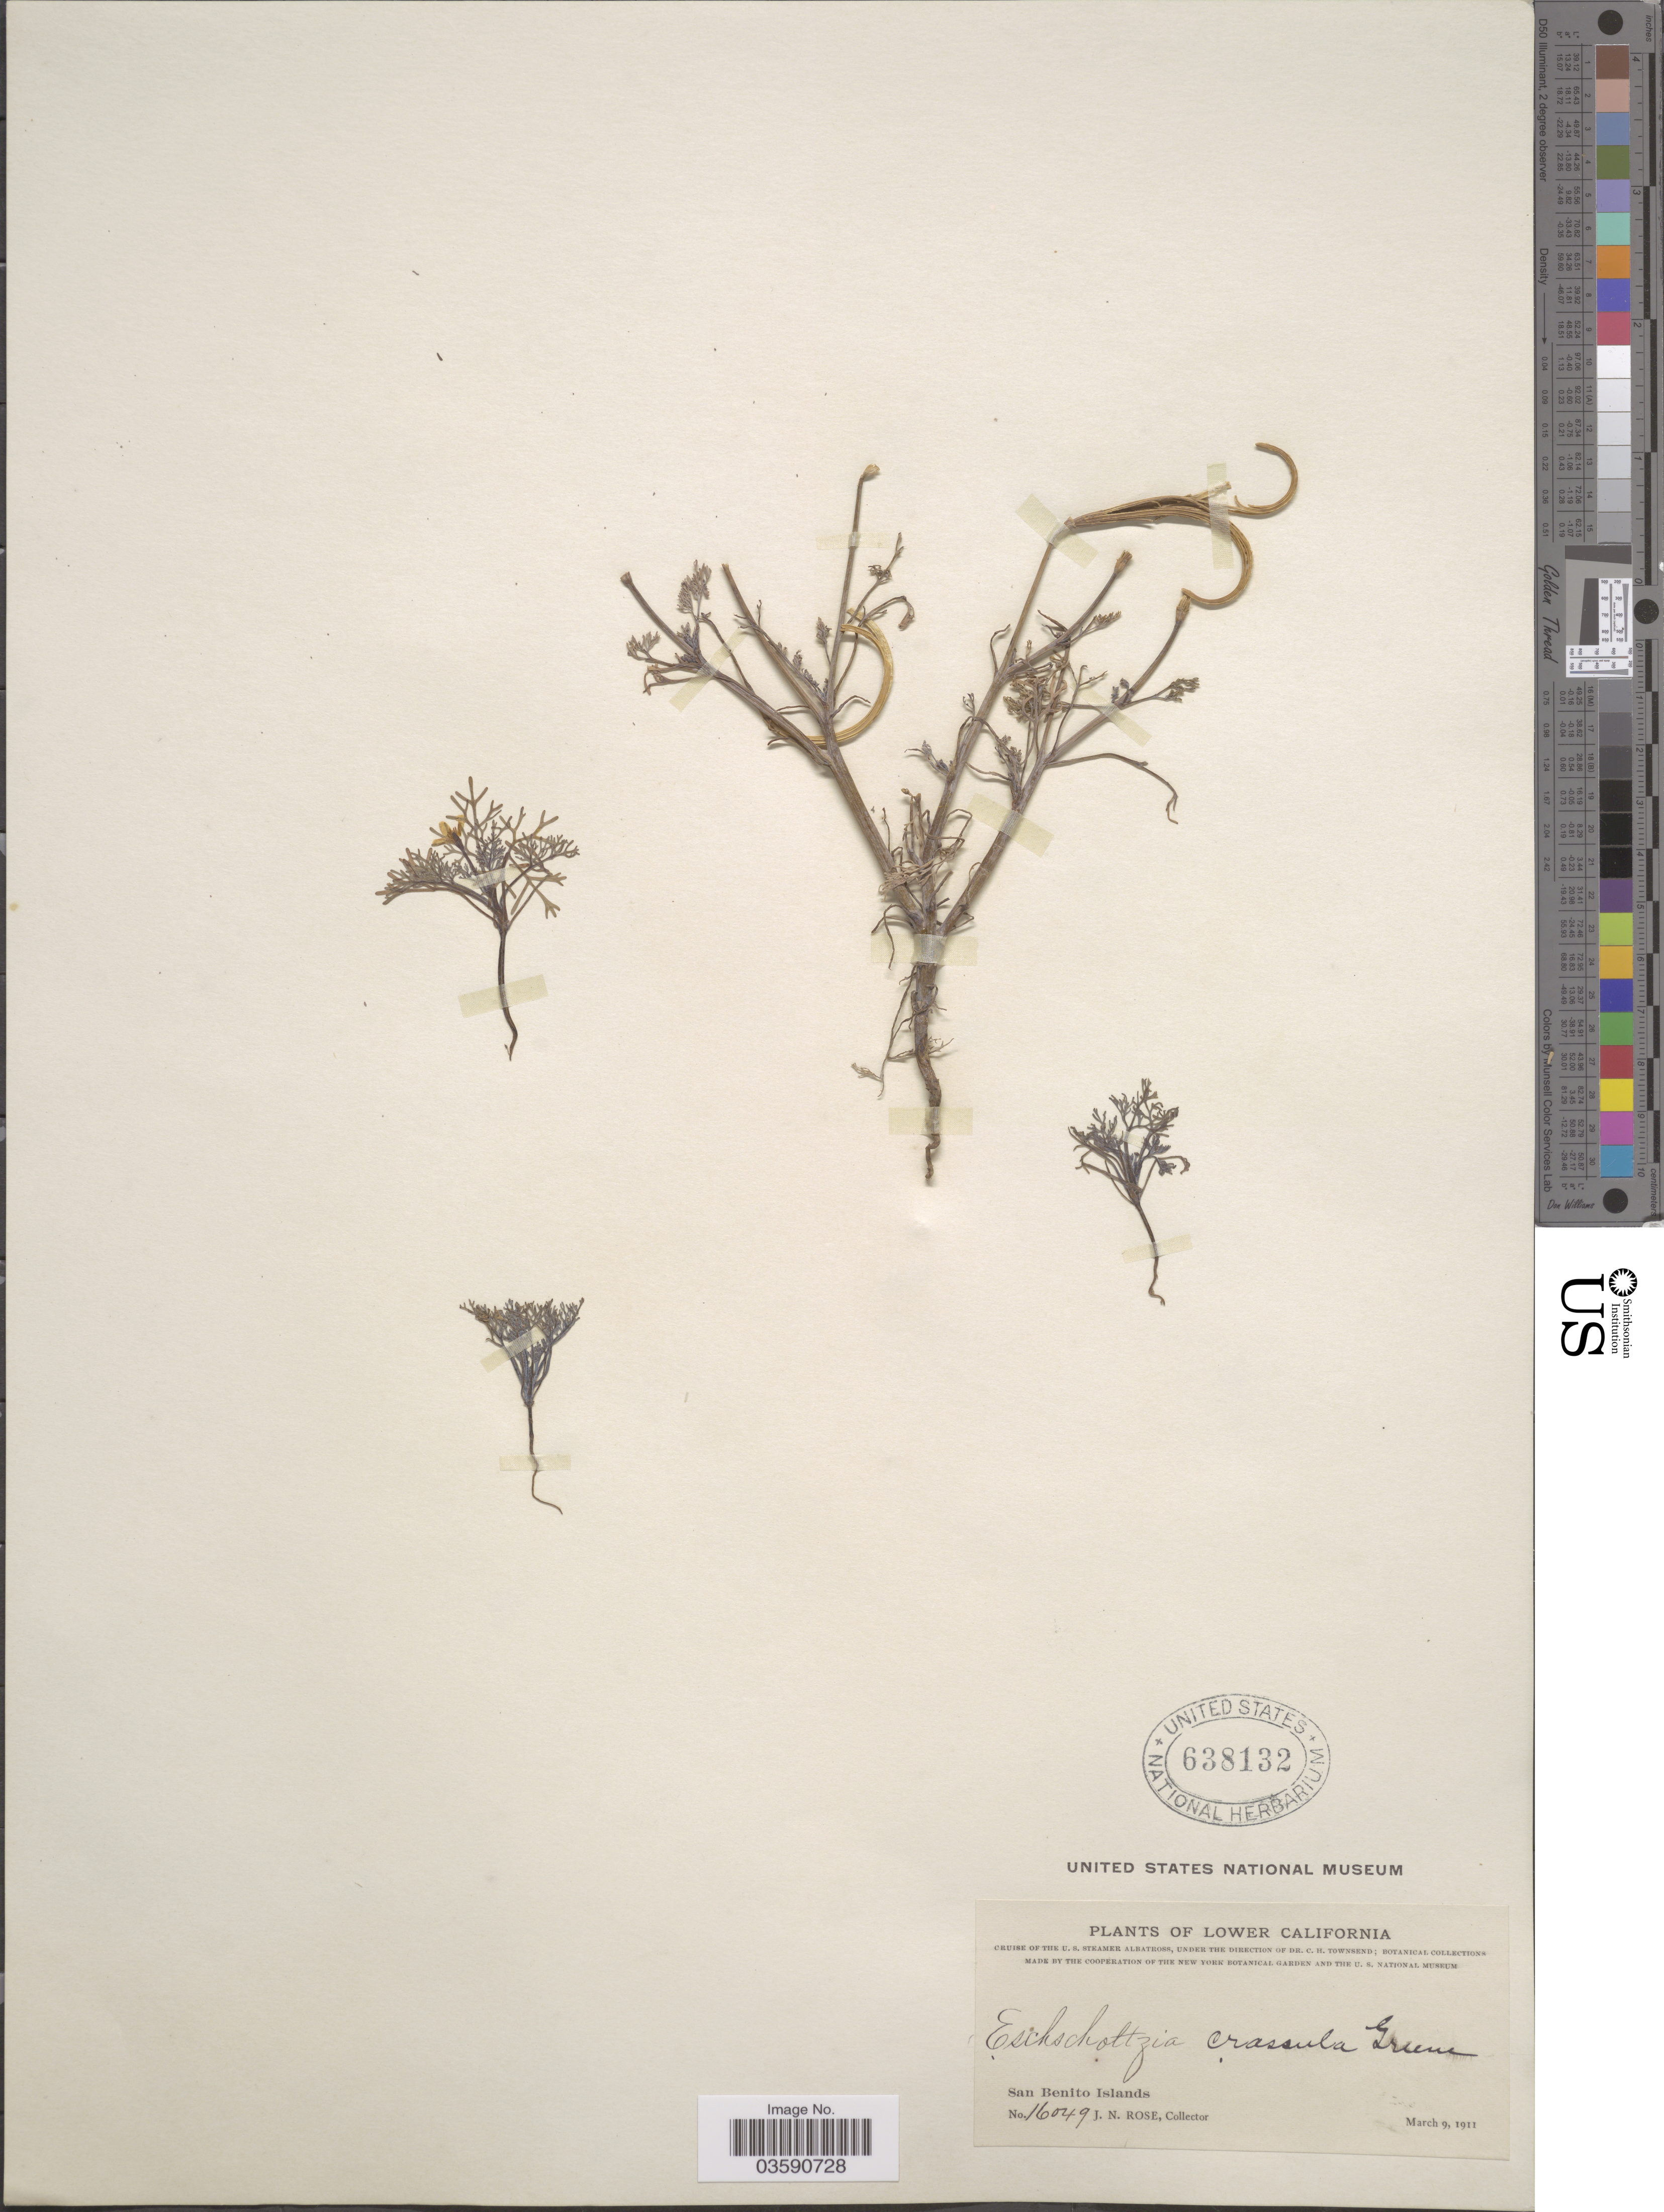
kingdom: Plantae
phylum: Tracheophyta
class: Magnoliopsida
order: Ranunculales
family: Papaveraceae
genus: Eschscholzia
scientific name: Eschscholzia crassula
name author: Greene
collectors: J. N. Rose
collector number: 16049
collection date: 1911-03-09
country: Mexico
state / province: Baja California Norte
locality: Lower California. San Benito Islands.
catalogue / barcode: US 638132